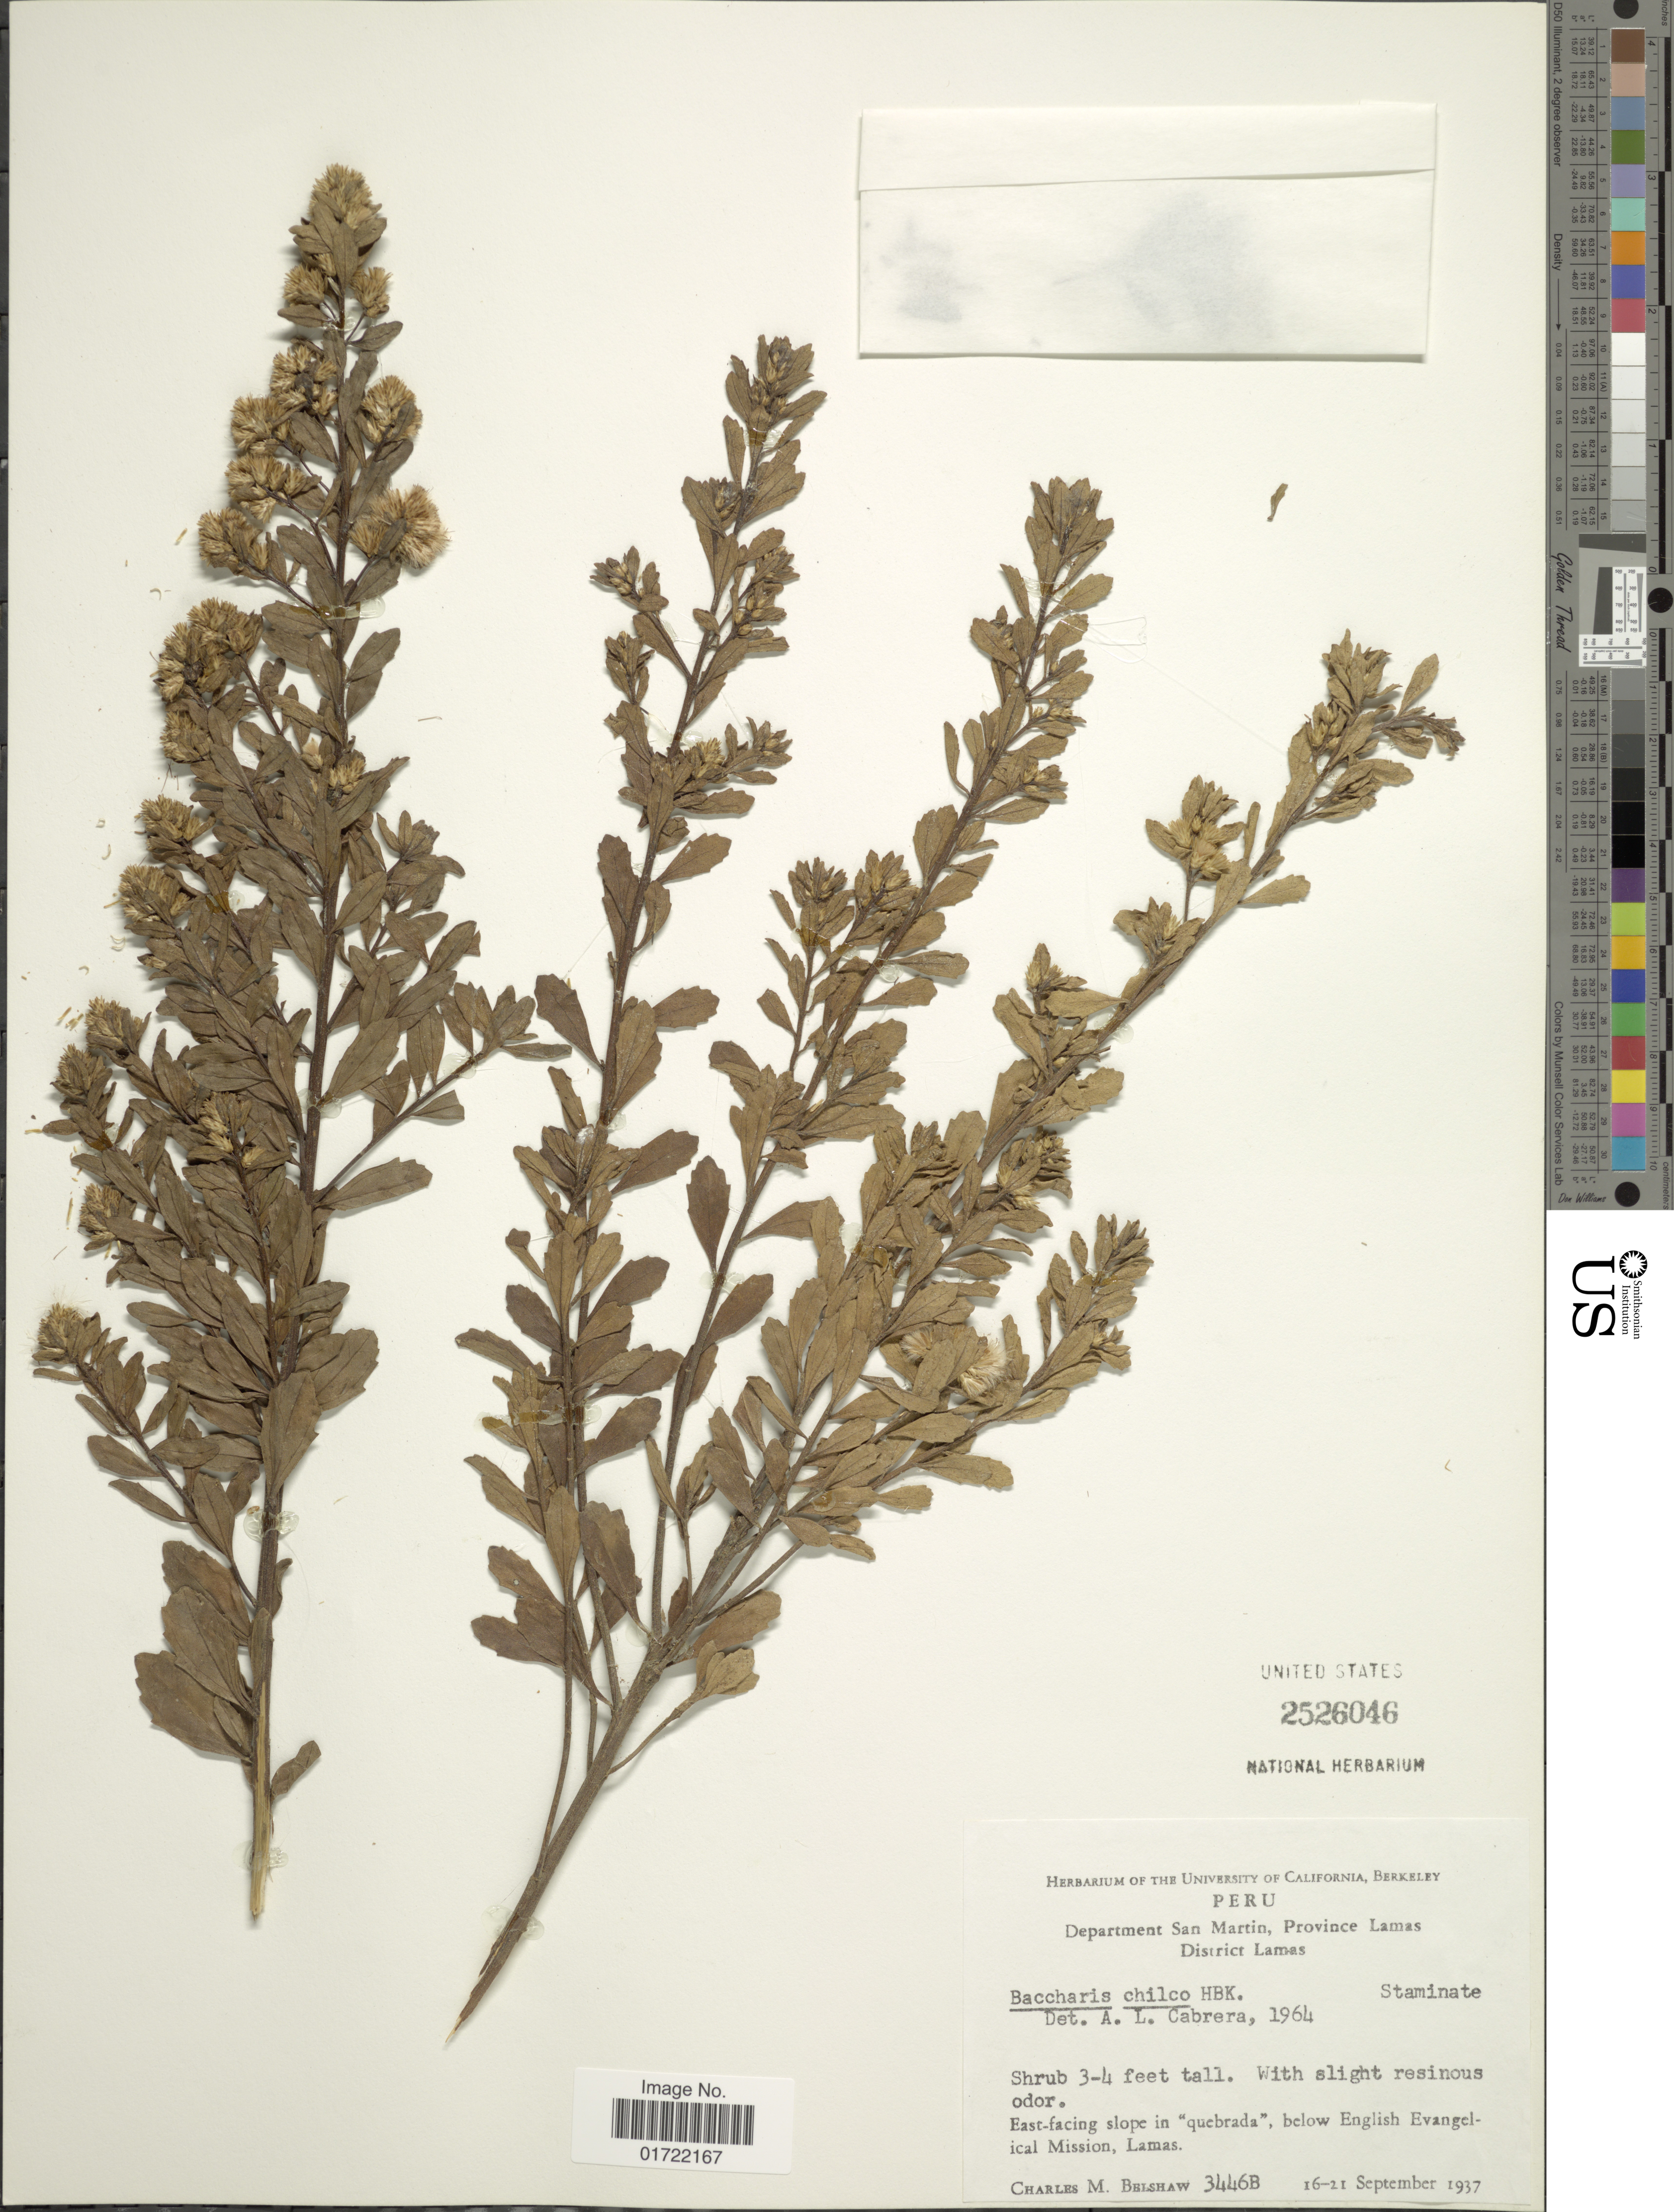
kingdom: Plantae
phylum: Tracheophyta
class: Magnoliopsida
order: Asterales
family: Asteraceae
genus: Baccharis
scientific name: Baccharis chilco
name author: Kunth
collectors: C. Shaw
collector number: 3446B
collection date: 1937-09-16/1937-09-21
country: Peru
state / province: San Martín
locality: Department San Martin, Province Lamas District Lamas, East-facing slope in "quebrada", below English Evangelical Mission, Lamas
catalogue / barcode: US 2526046